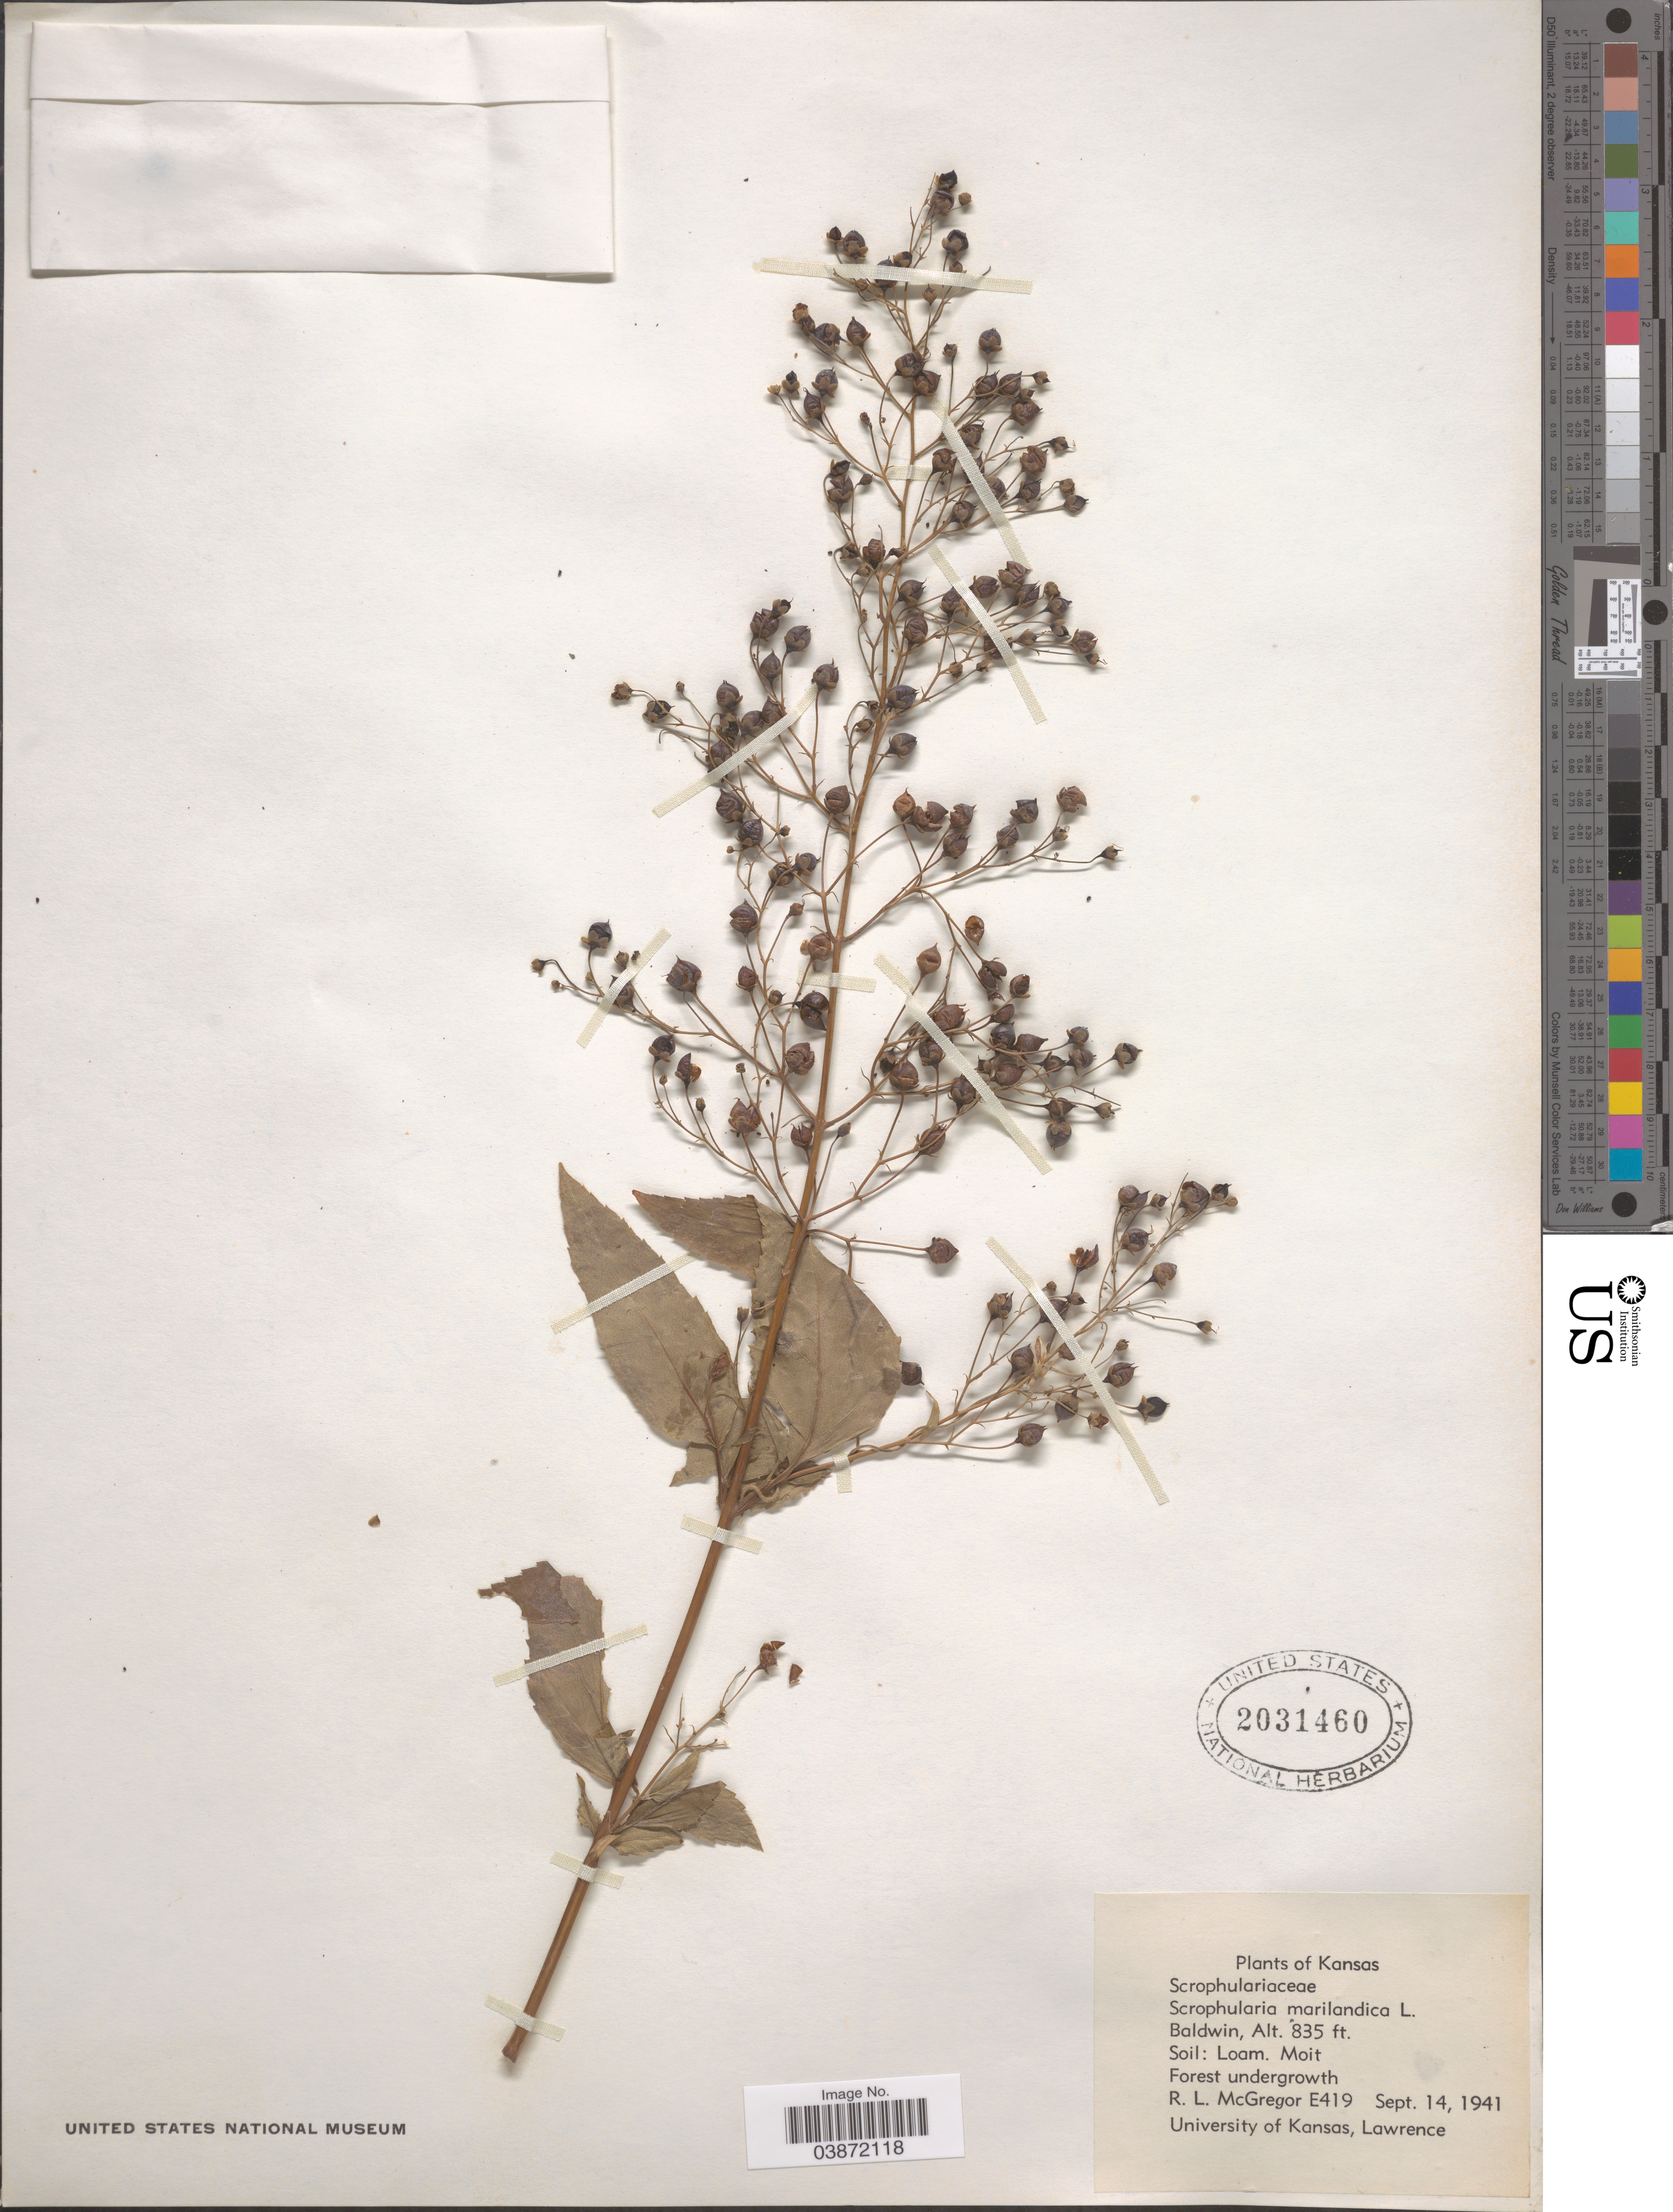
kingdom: Plantae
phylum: Tracheophyta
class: Magnoliopsida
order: Lamiales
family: Scrophulariaceae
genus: Scrophularia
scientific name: Scrophularia marilandica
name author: L.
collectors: R. McGregor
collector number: E419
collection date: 1941-09-14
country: United States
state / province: Kansas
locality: Baldwin.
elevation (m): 255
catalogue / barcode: US 2031460